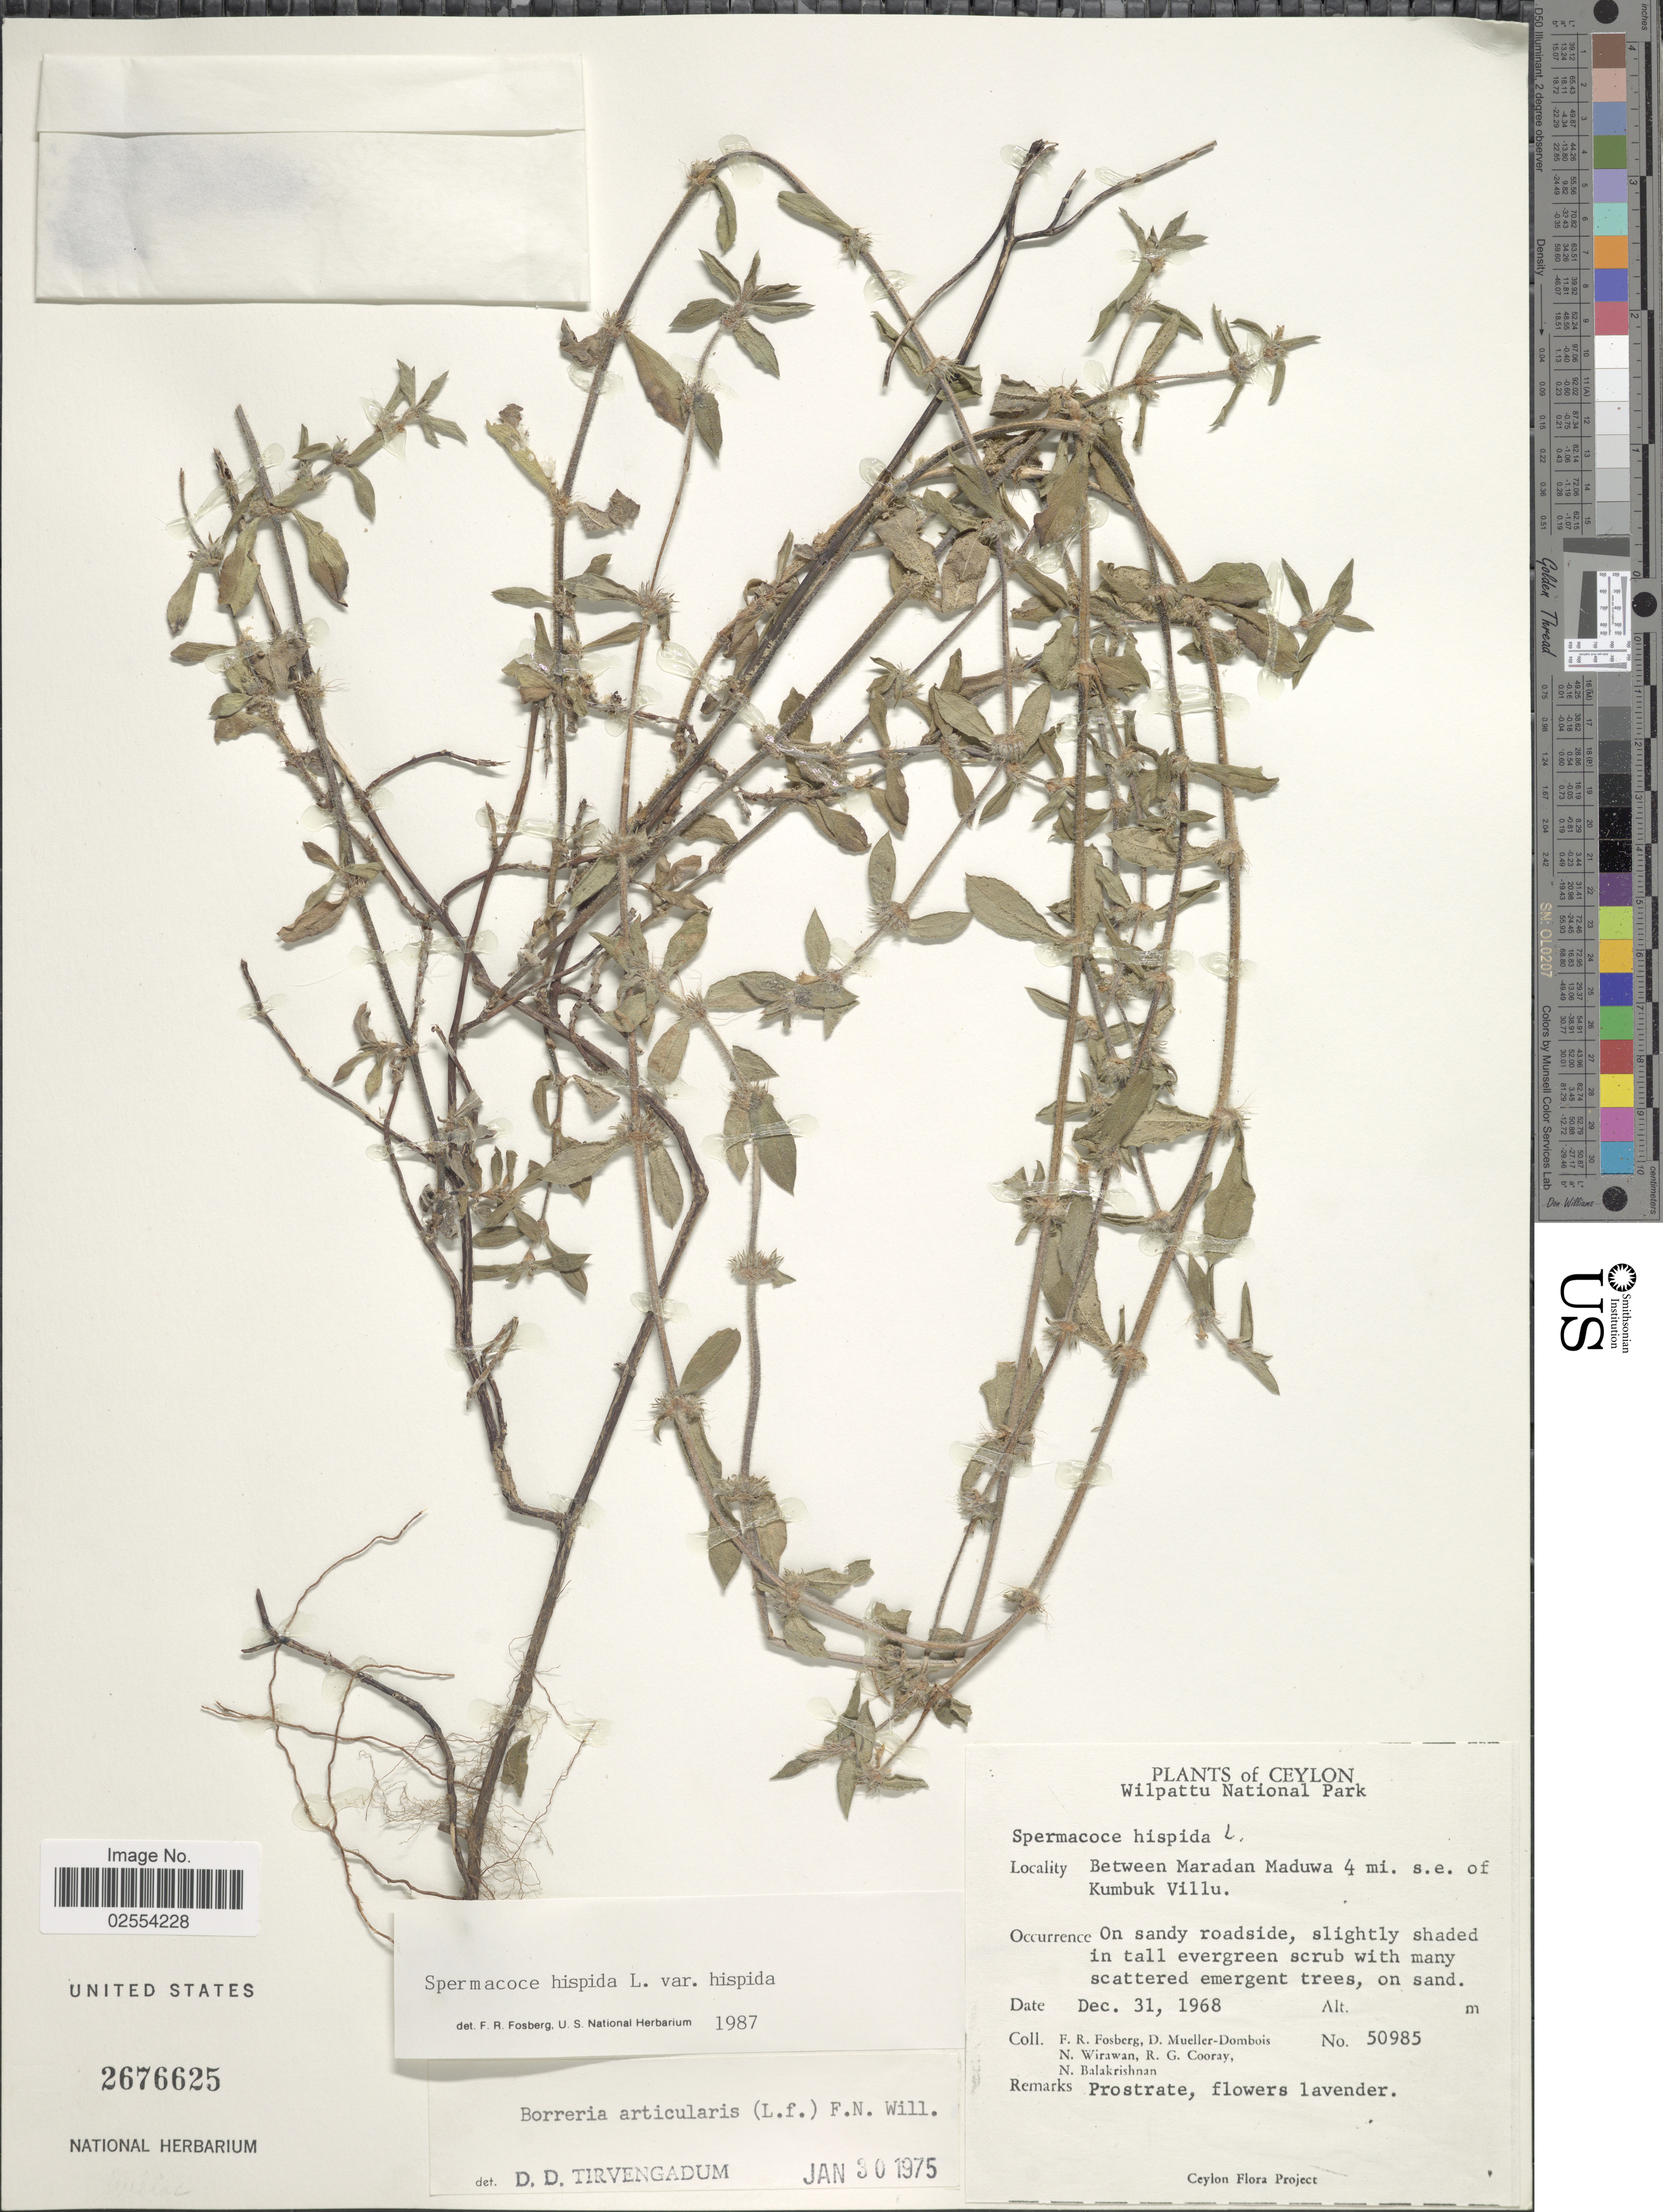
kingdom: Plantae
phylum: Tracheophyta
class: Magnoliopsida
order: Gentianales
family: Rubiaceae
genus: Spermacoce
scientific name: Spermacoce hispida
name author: L.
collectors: F. R. Fosberg, D. Mueller-Dombois, N. Wirawan, R. Cooray & N. Balakrishnan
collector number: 50985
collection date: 1968-12-31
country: Sri Lanka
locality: Ceylon, Wilpattu National Park, Between Maradan Maduwa 4 mi. s.e. of Kumbuk Villu, On sandy roadside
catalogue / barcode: US 2676625